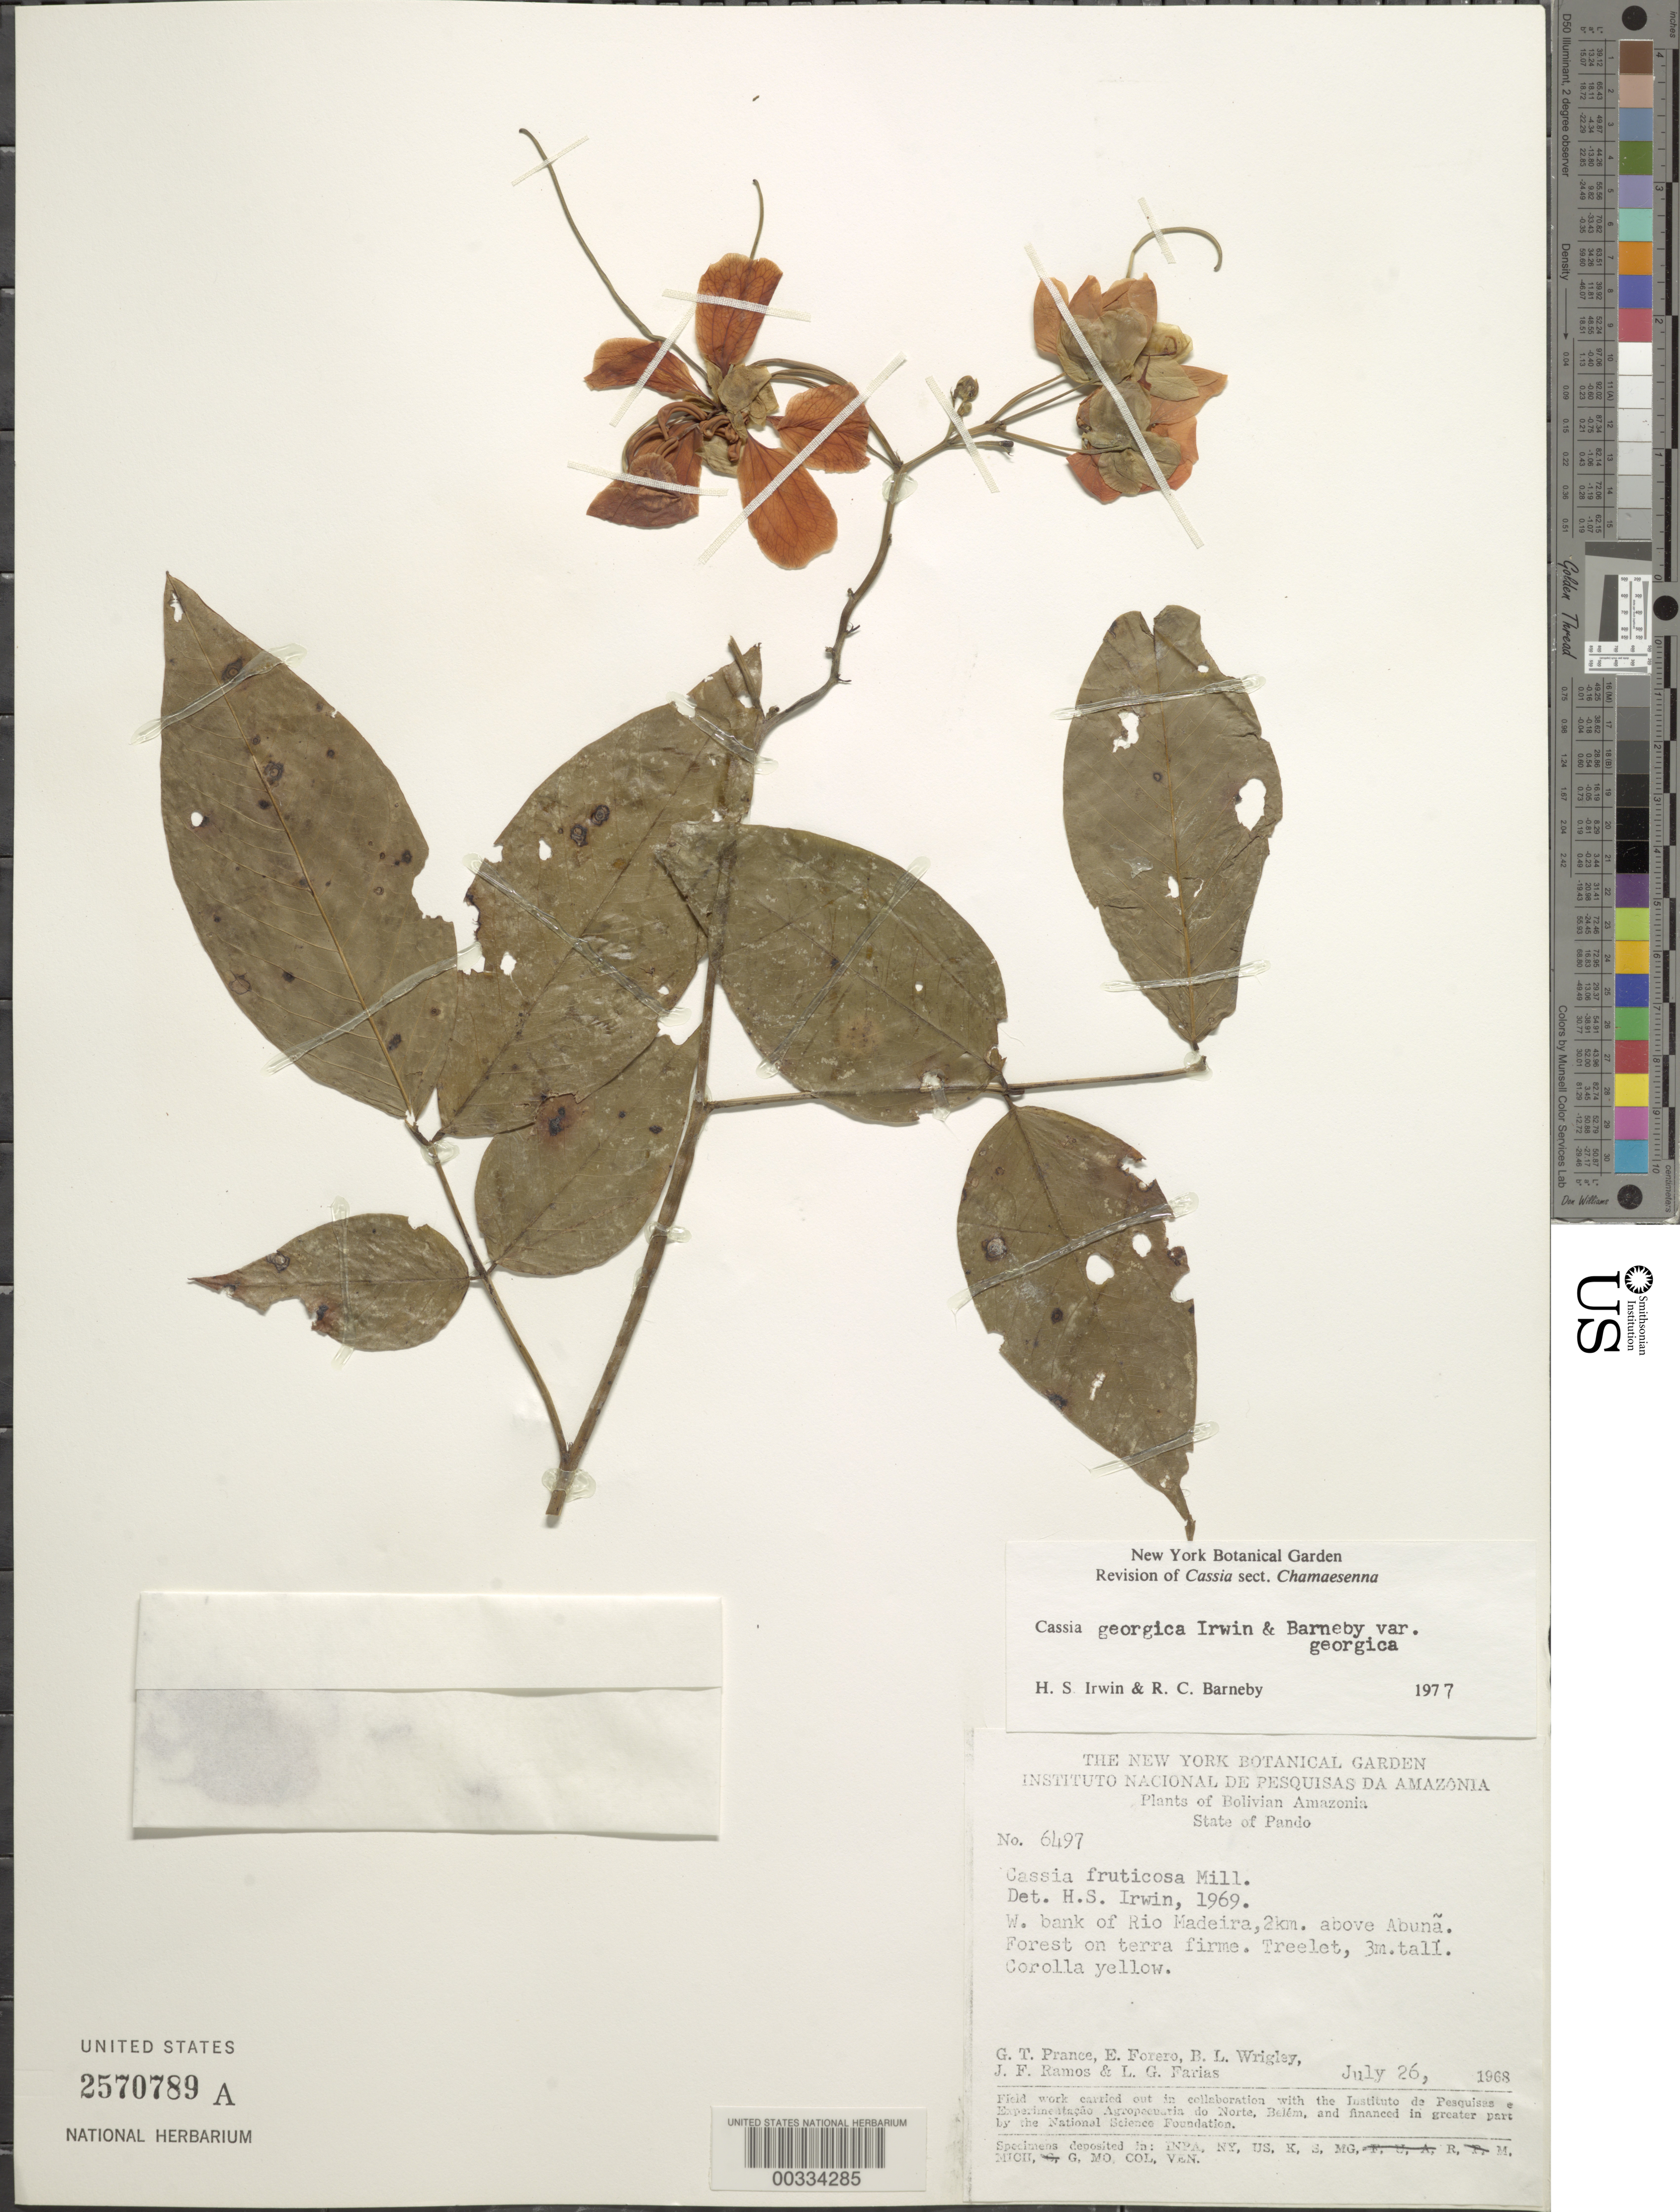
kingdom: Plantae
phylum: Tracheophyta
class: Magnoliopsida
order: Fabales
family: Fabaceae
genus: Senna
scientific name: Senna georgica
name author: H.S. Irwin & Barneby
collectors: G. T. Prance, E. Forero, B. L. Wrigley, J. F. Ramos & L. G. Farias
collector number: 6497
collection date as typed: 26 Jul 1968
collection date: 1968-07-26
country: Bolivia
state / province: Pando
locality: W bank of Rio Madeira, 2 km above Abuna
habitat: Forest on terra firme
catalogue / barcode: US 2570789A